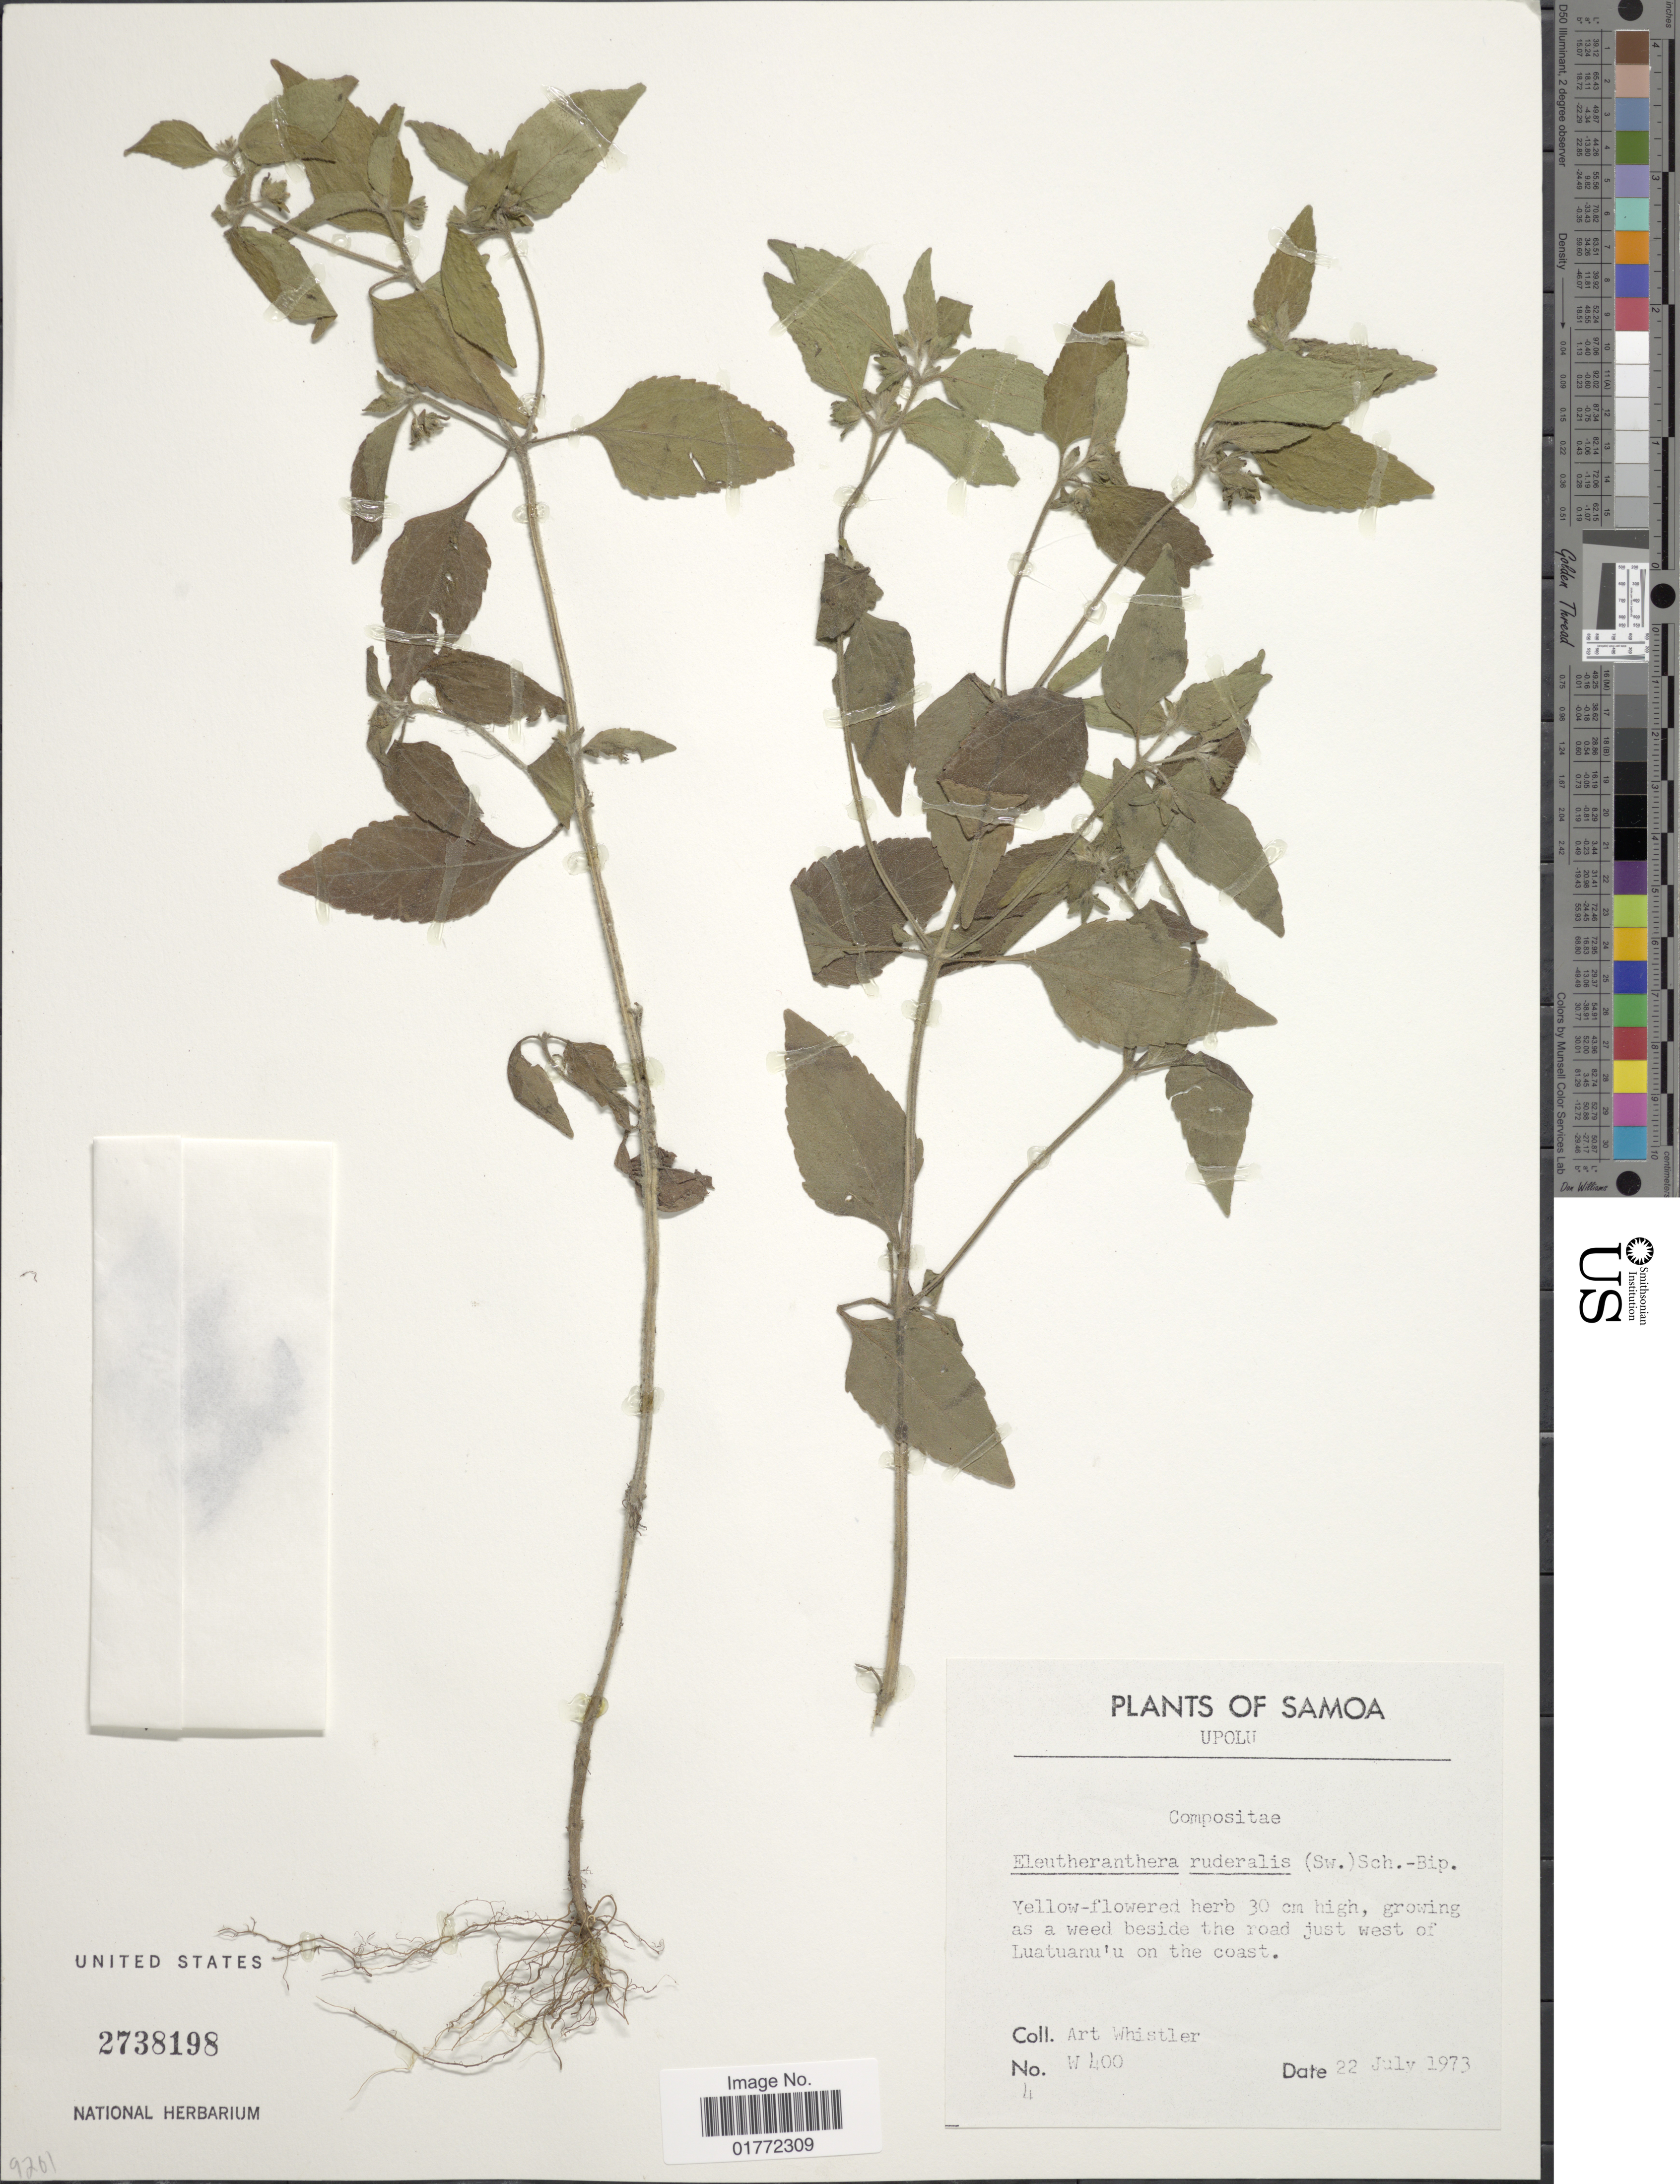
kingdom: Plantae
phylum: Tracheophyta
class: Magnoliopsida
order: Asterales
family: Asteraceae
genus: Eleutheranthera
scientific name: Eleutheranthera ruderalis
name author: (Sw.) Sch. Bip.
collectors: A. Whistler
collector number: W400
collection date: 1973-07-22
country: Samoa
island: Upolu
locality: Upolu, beside the road just west of Luatuanu' u on the coast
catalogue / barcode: US 2738198